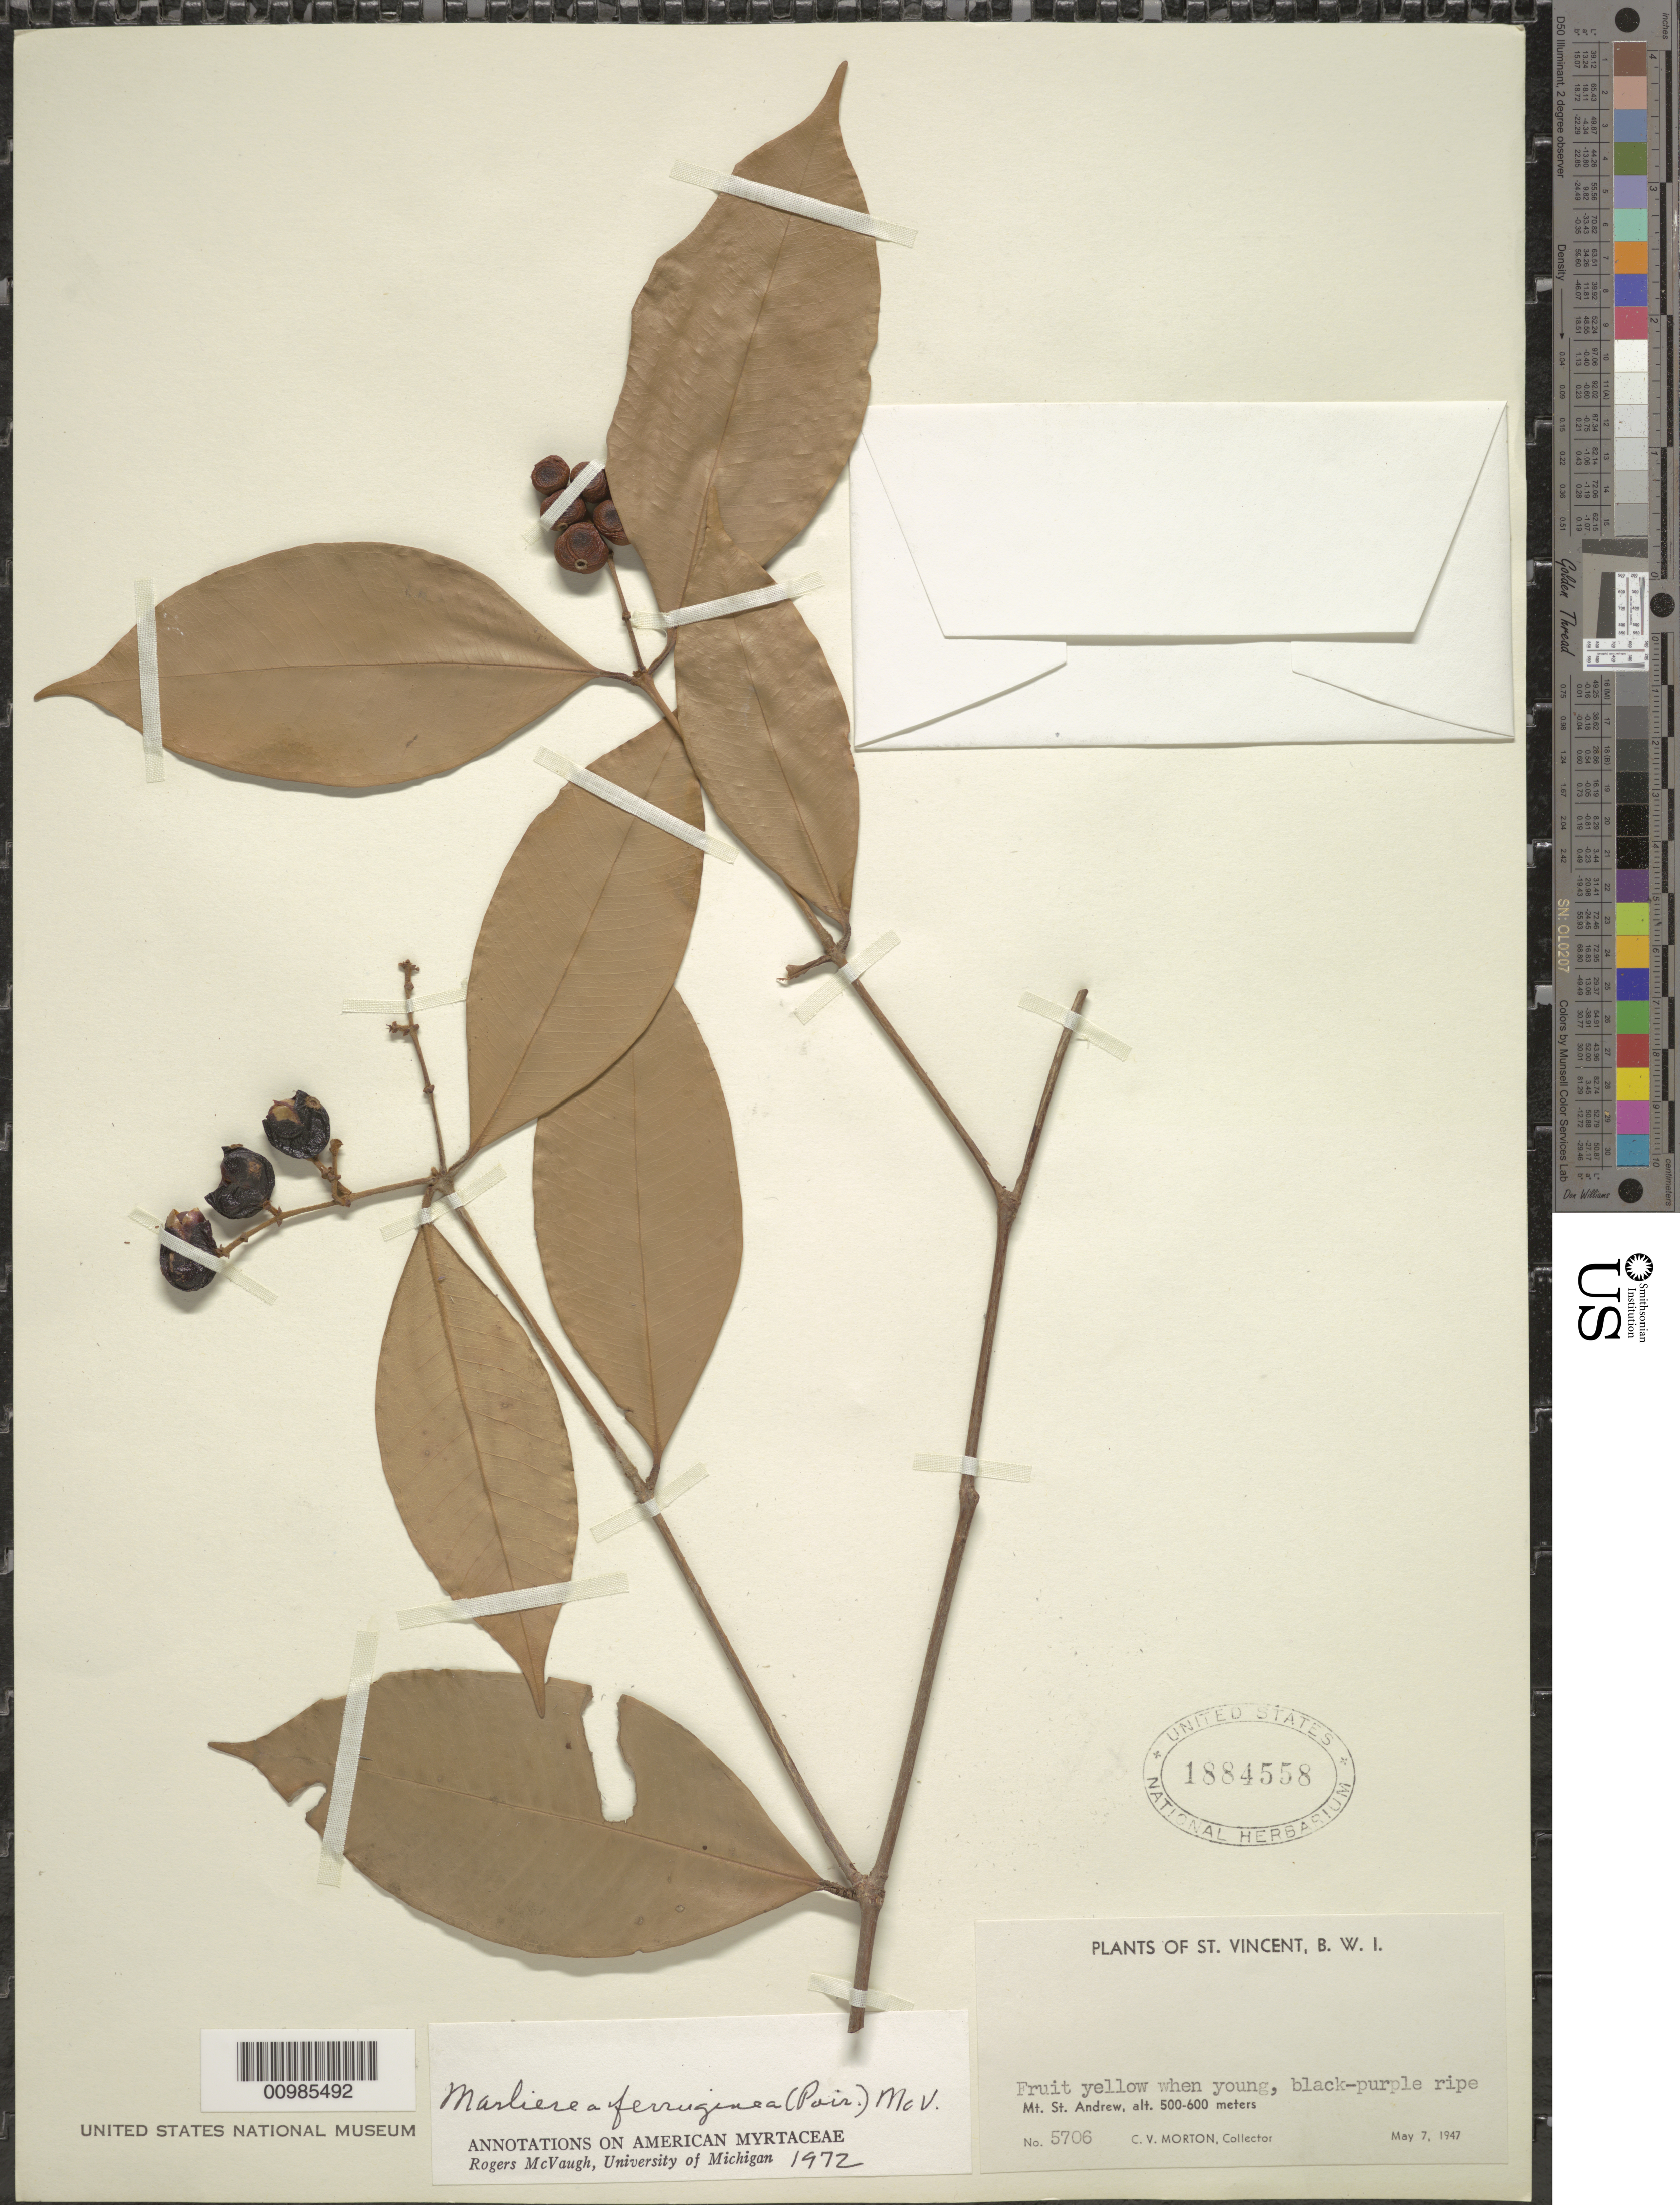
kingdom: Plantae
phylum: Tracheophyta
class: Magnoliopsida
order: Myrtales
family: Myrtaceae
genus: Myrcia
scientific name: Myrcia ferruginea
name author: (Poir.) DC.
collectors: C. V. Morton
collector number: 5706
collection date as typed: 07 May 1947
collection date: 1947-05-07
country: St. Vincent - Grenadines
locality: Mt.St. Andrew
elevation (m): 500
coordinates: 0 N, 0 E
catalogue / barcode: US 1884558